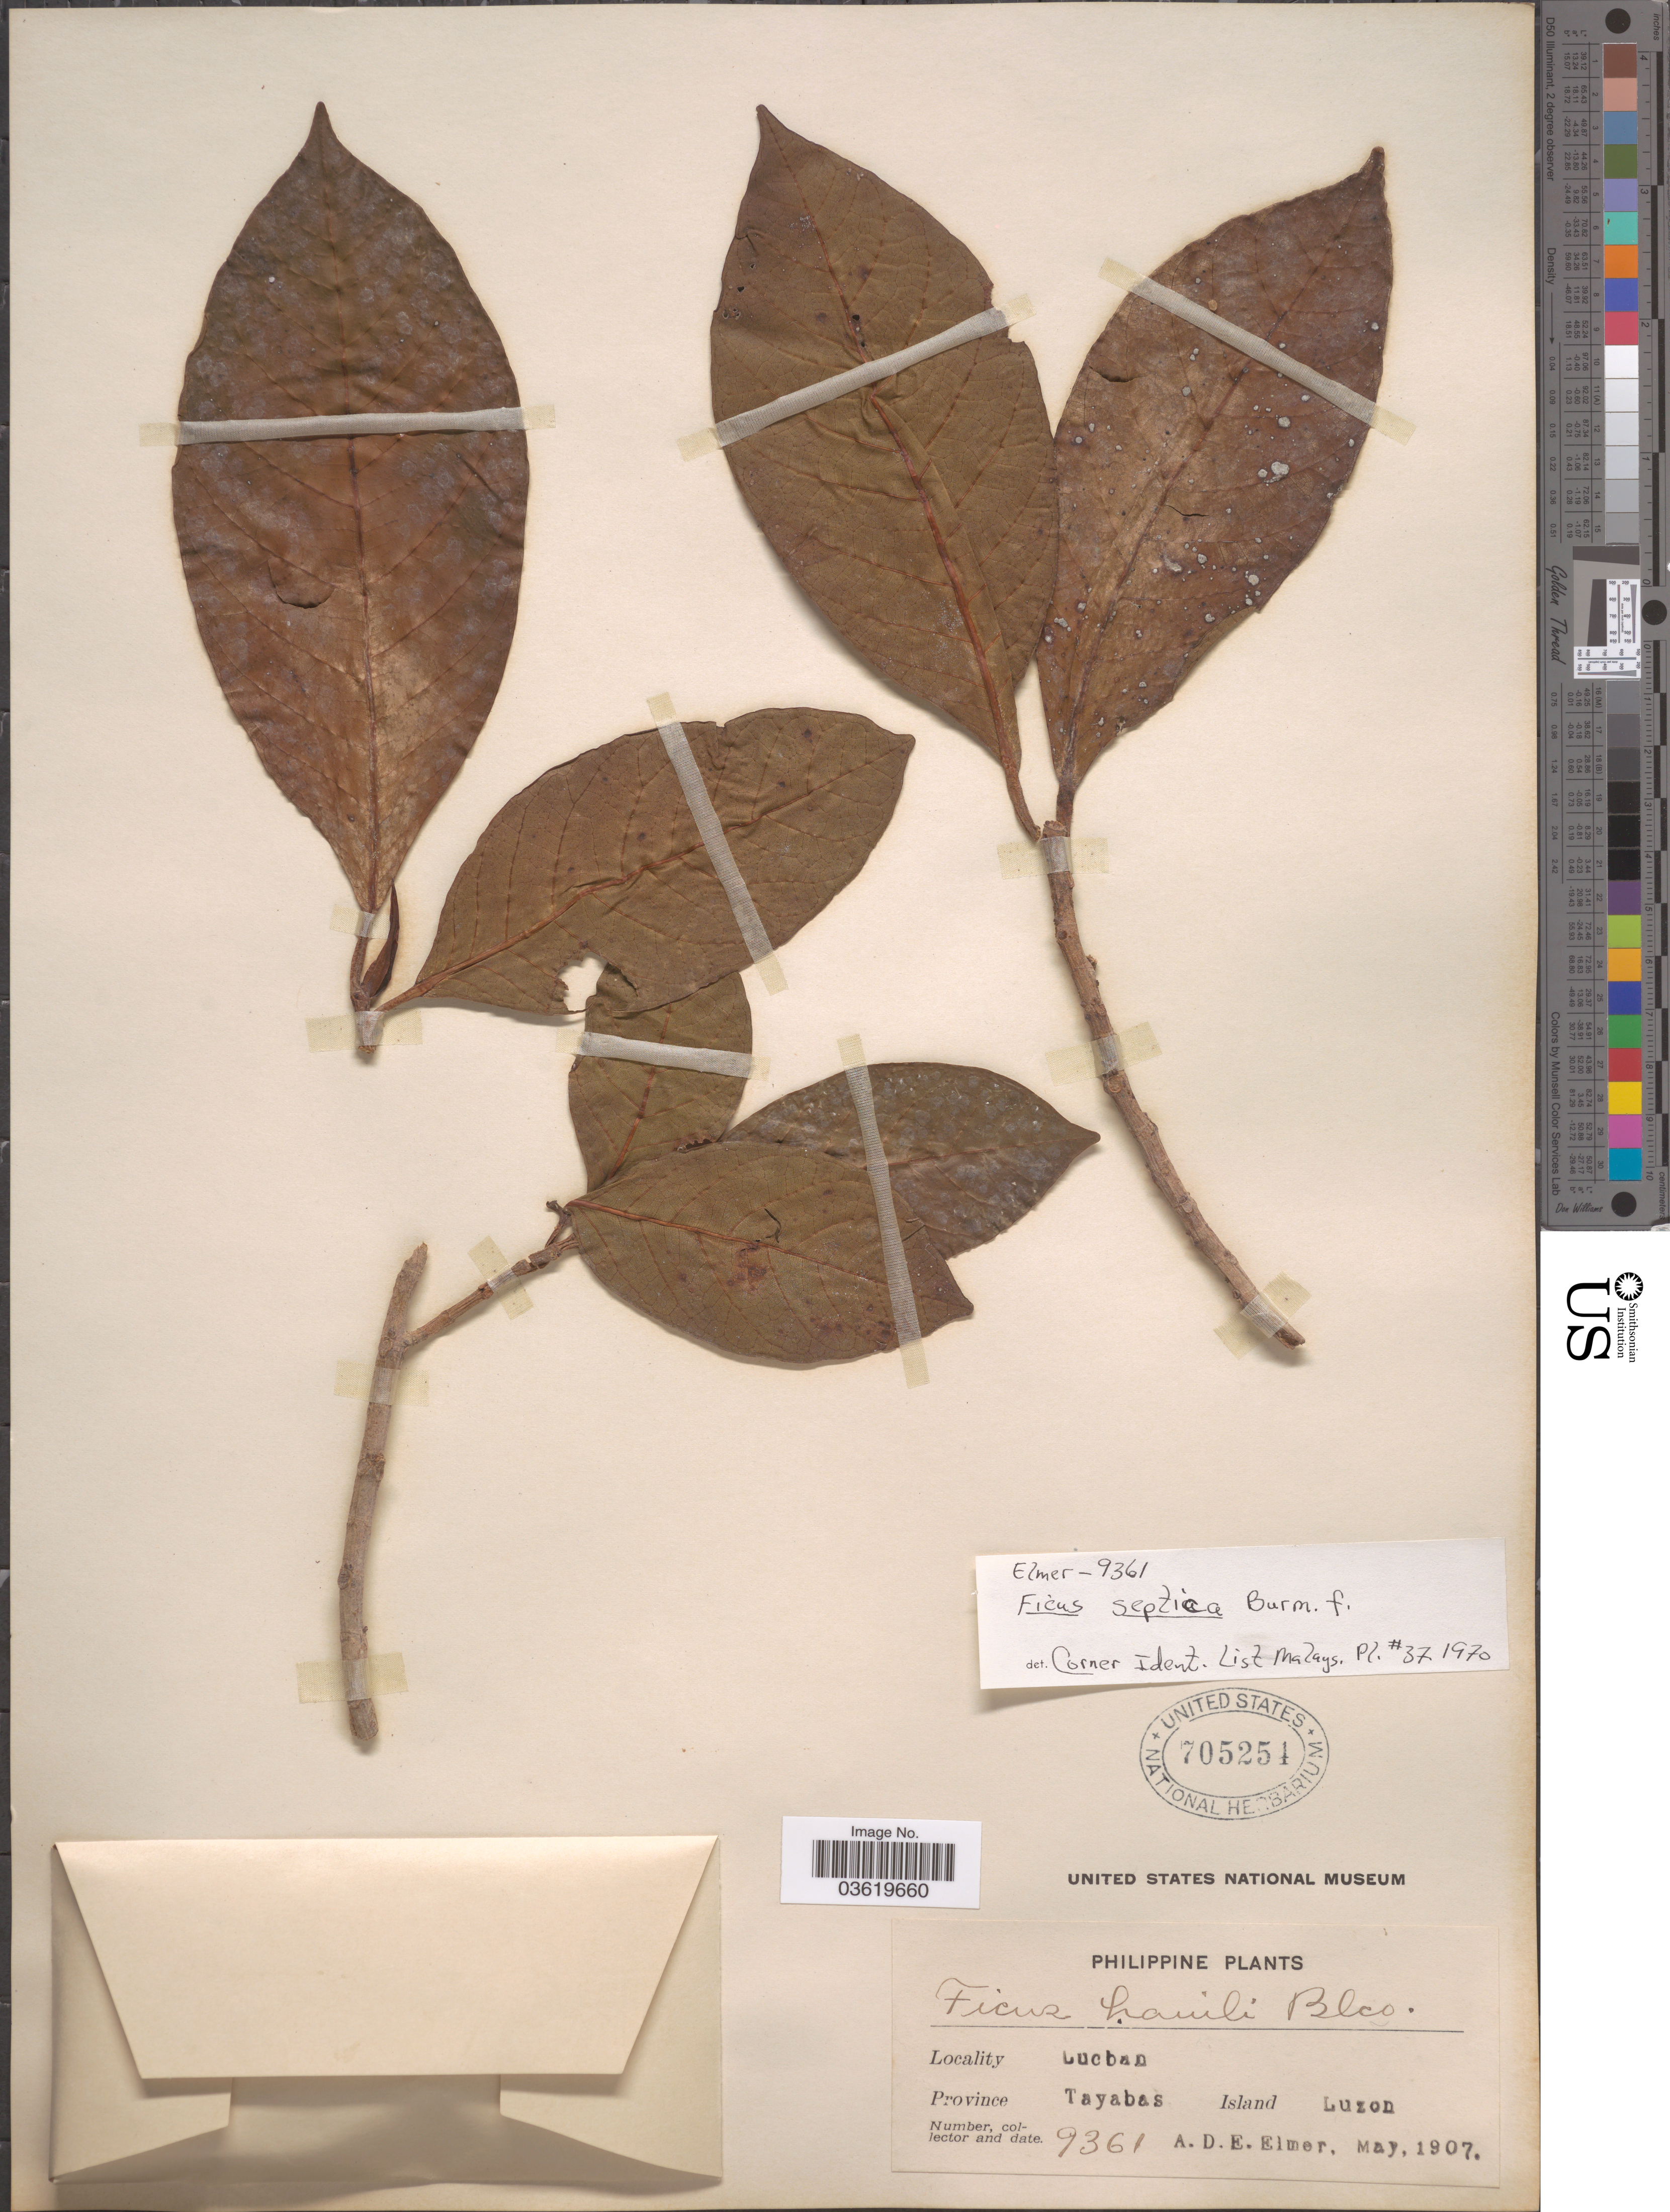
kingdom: Plantae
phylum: Tracheophyta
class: Magnoliopsida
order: Rosales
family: Moraceae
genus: Ficus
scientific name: Ficus septica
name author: Burm. f.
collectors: A. D. E. Elmer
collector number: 9361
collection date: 1907-05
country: Philippines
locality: Lucban. Province Tayabas. Island Luzon.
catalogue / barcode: US 705254